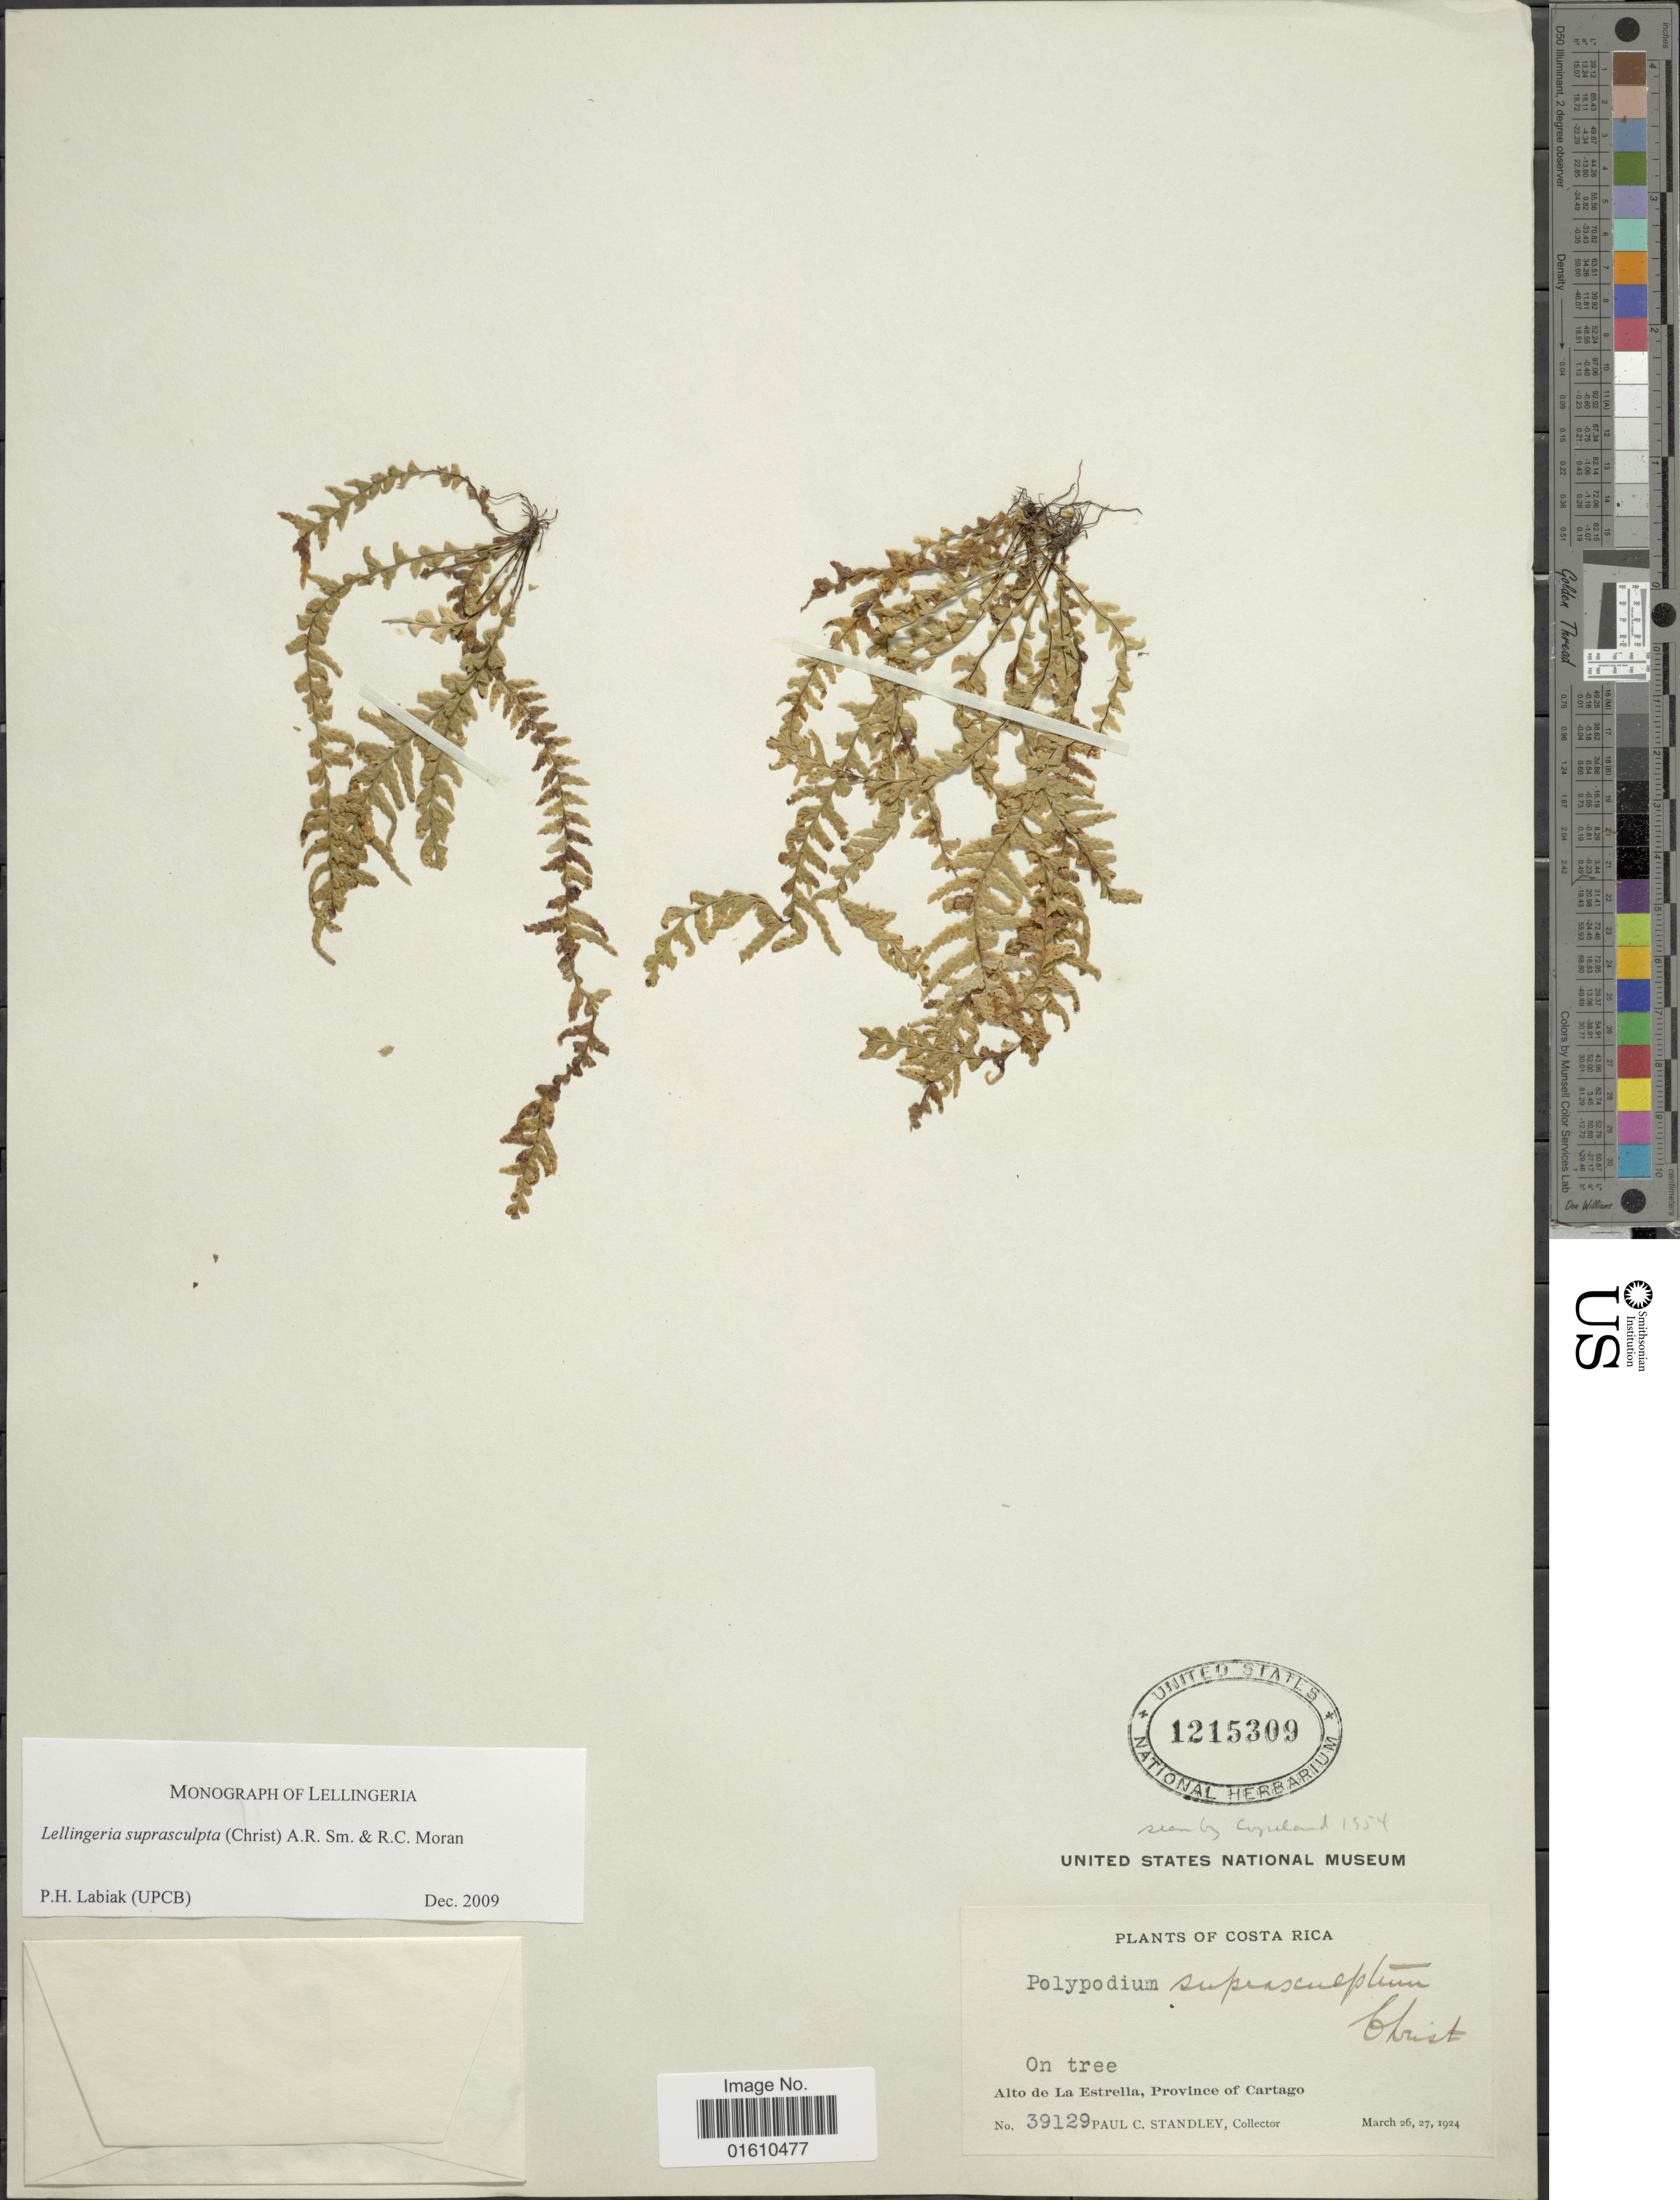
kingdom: Plantae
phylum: Tracheophyta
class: Polypodiopsida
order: Polypodiales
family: Polypodiaceae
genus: Lellingeria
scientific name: Lellingeria suprasculpta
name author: (Christ) A.R. Sm. & R.C. Moran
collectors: P. C. Standley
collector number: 39129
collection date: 1924-03-26/1924-03-27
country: Costa Rica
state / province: Cartago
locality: Alto de La Estrella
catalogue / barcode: US 1215309